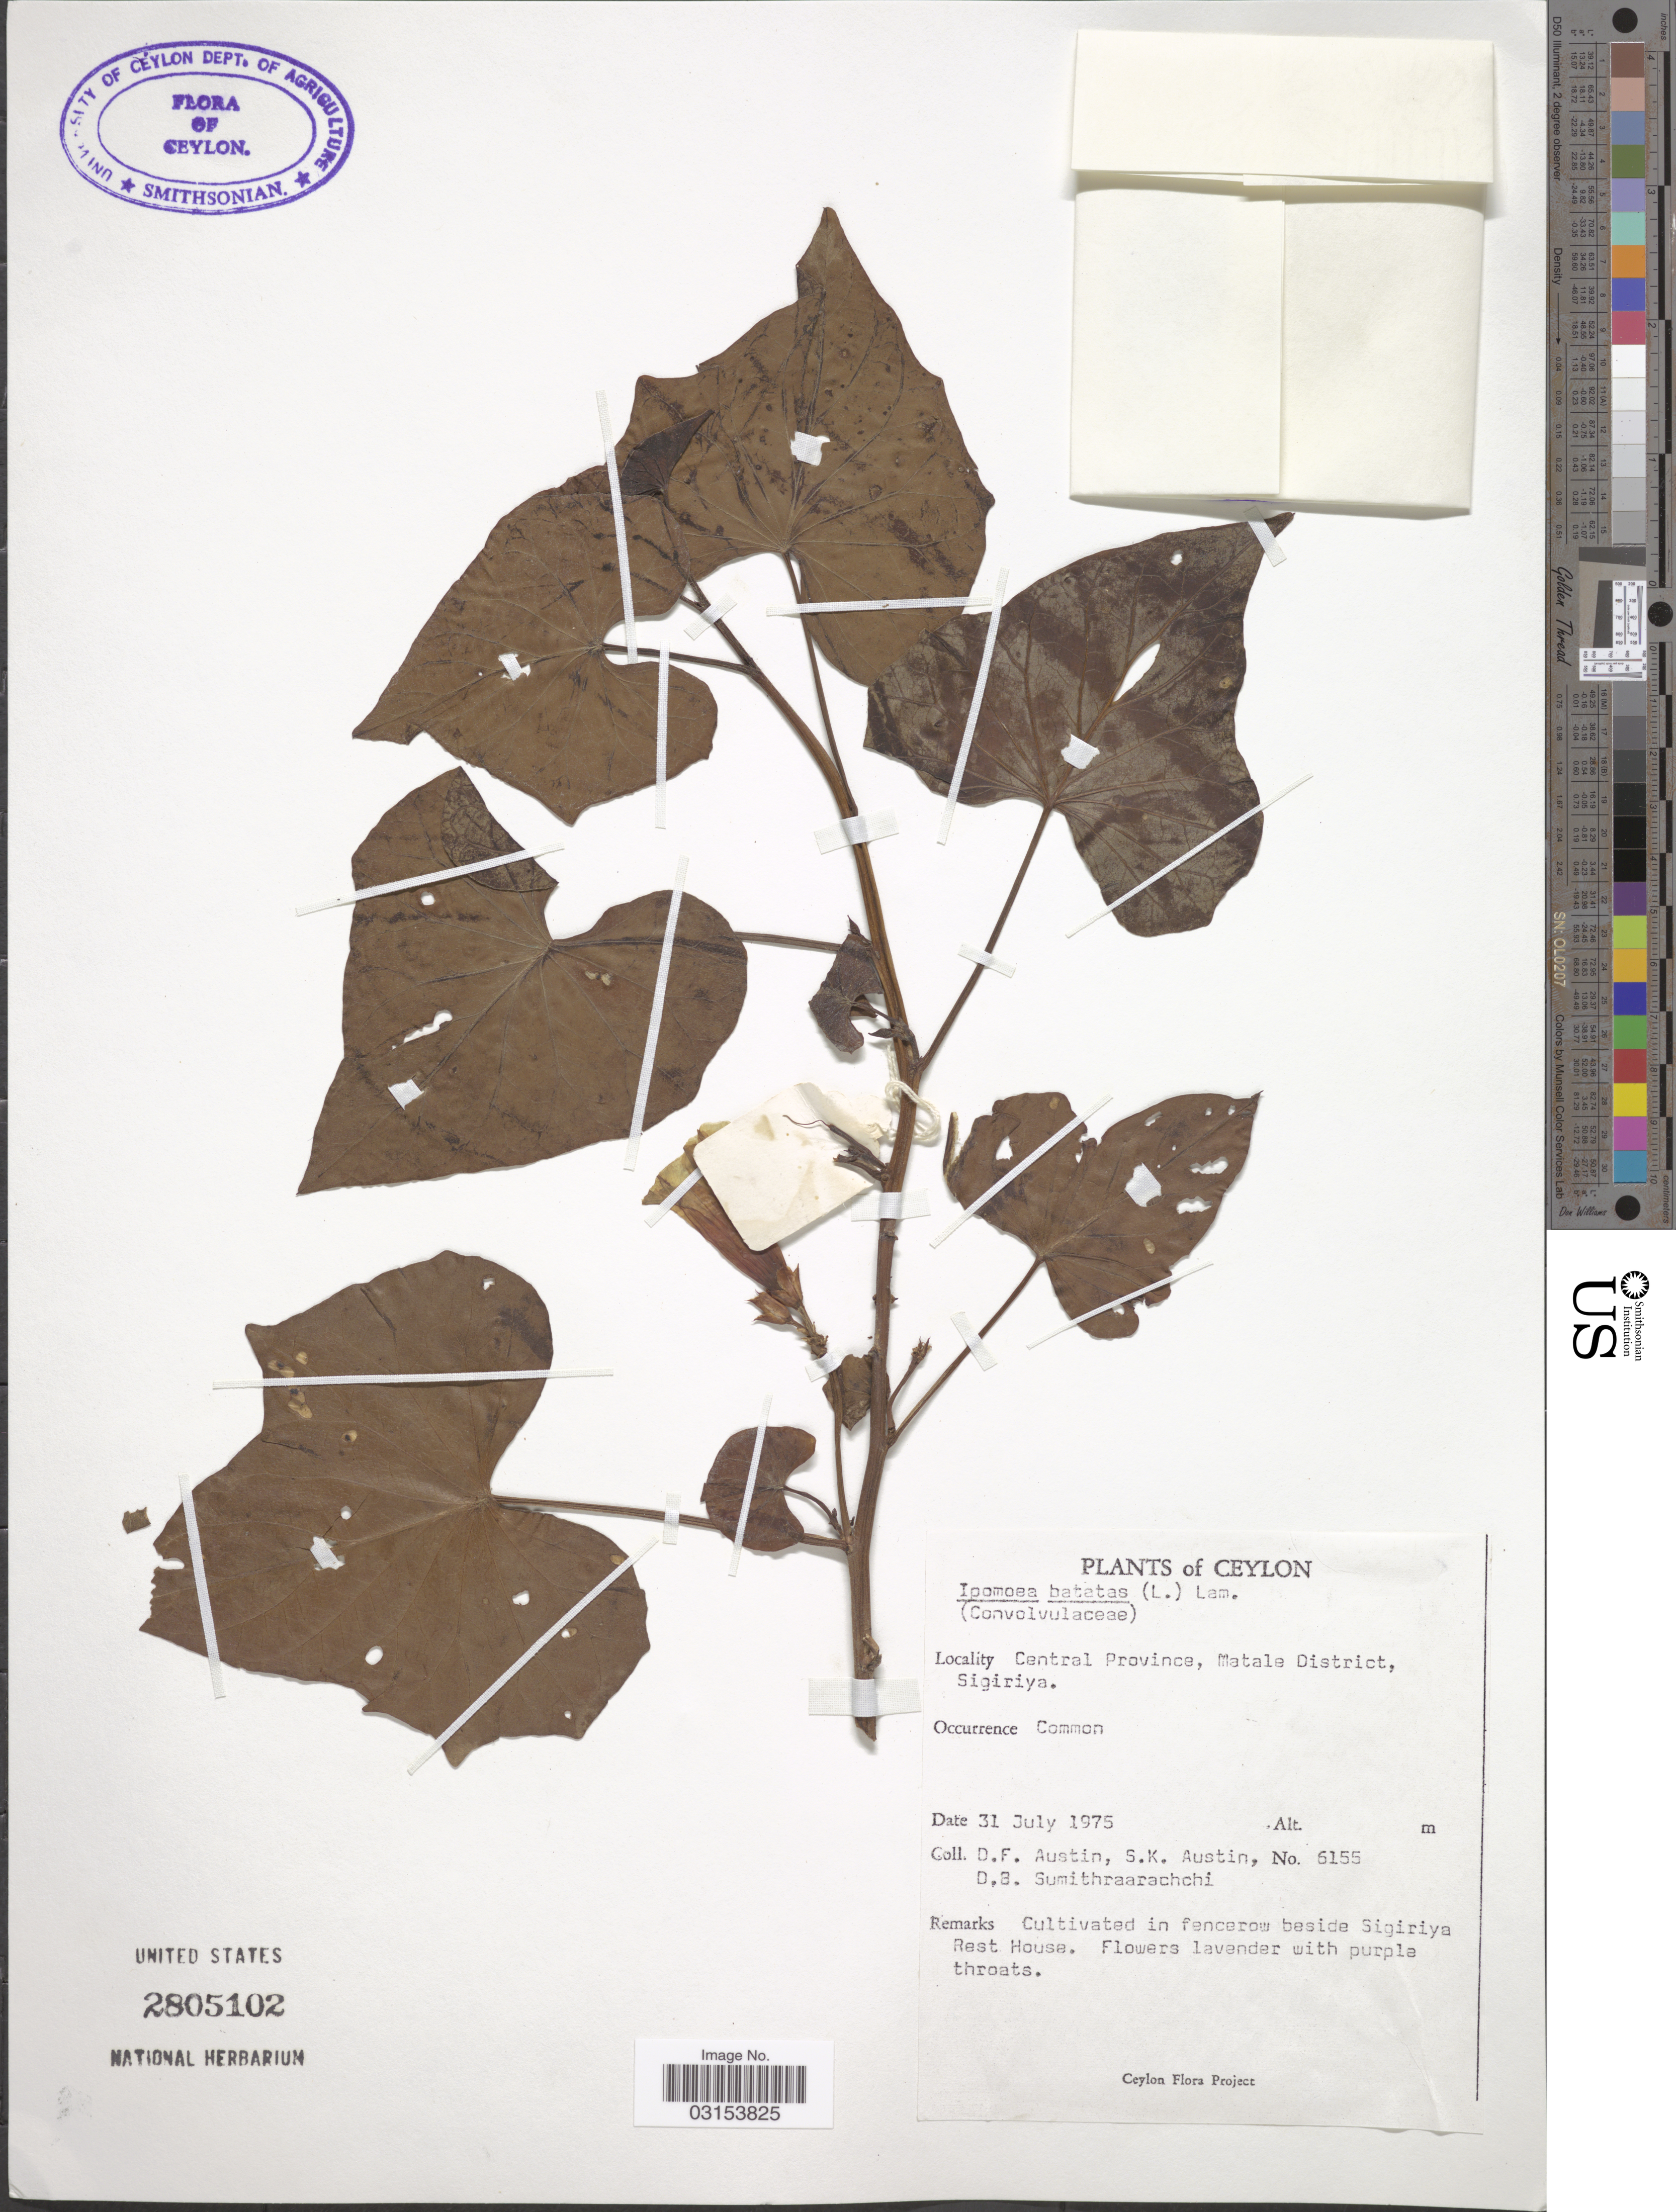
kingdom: Plantae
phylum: Tracheophyta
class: Magnoliopsida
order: Solanales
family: Convolvulaceae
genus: Ipomoea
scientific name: Ipomoea batatas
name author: (L.) Lam.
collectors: D. Austin, S. Austin & D. B. Sumithraarachchi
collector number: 6155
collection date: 1975-07-31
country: Sri Lanka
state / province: Central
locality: Ceylon. Matale District, Sigiriya. In fencerow beside Sigiriya Rest House.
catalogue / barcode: US 2805102